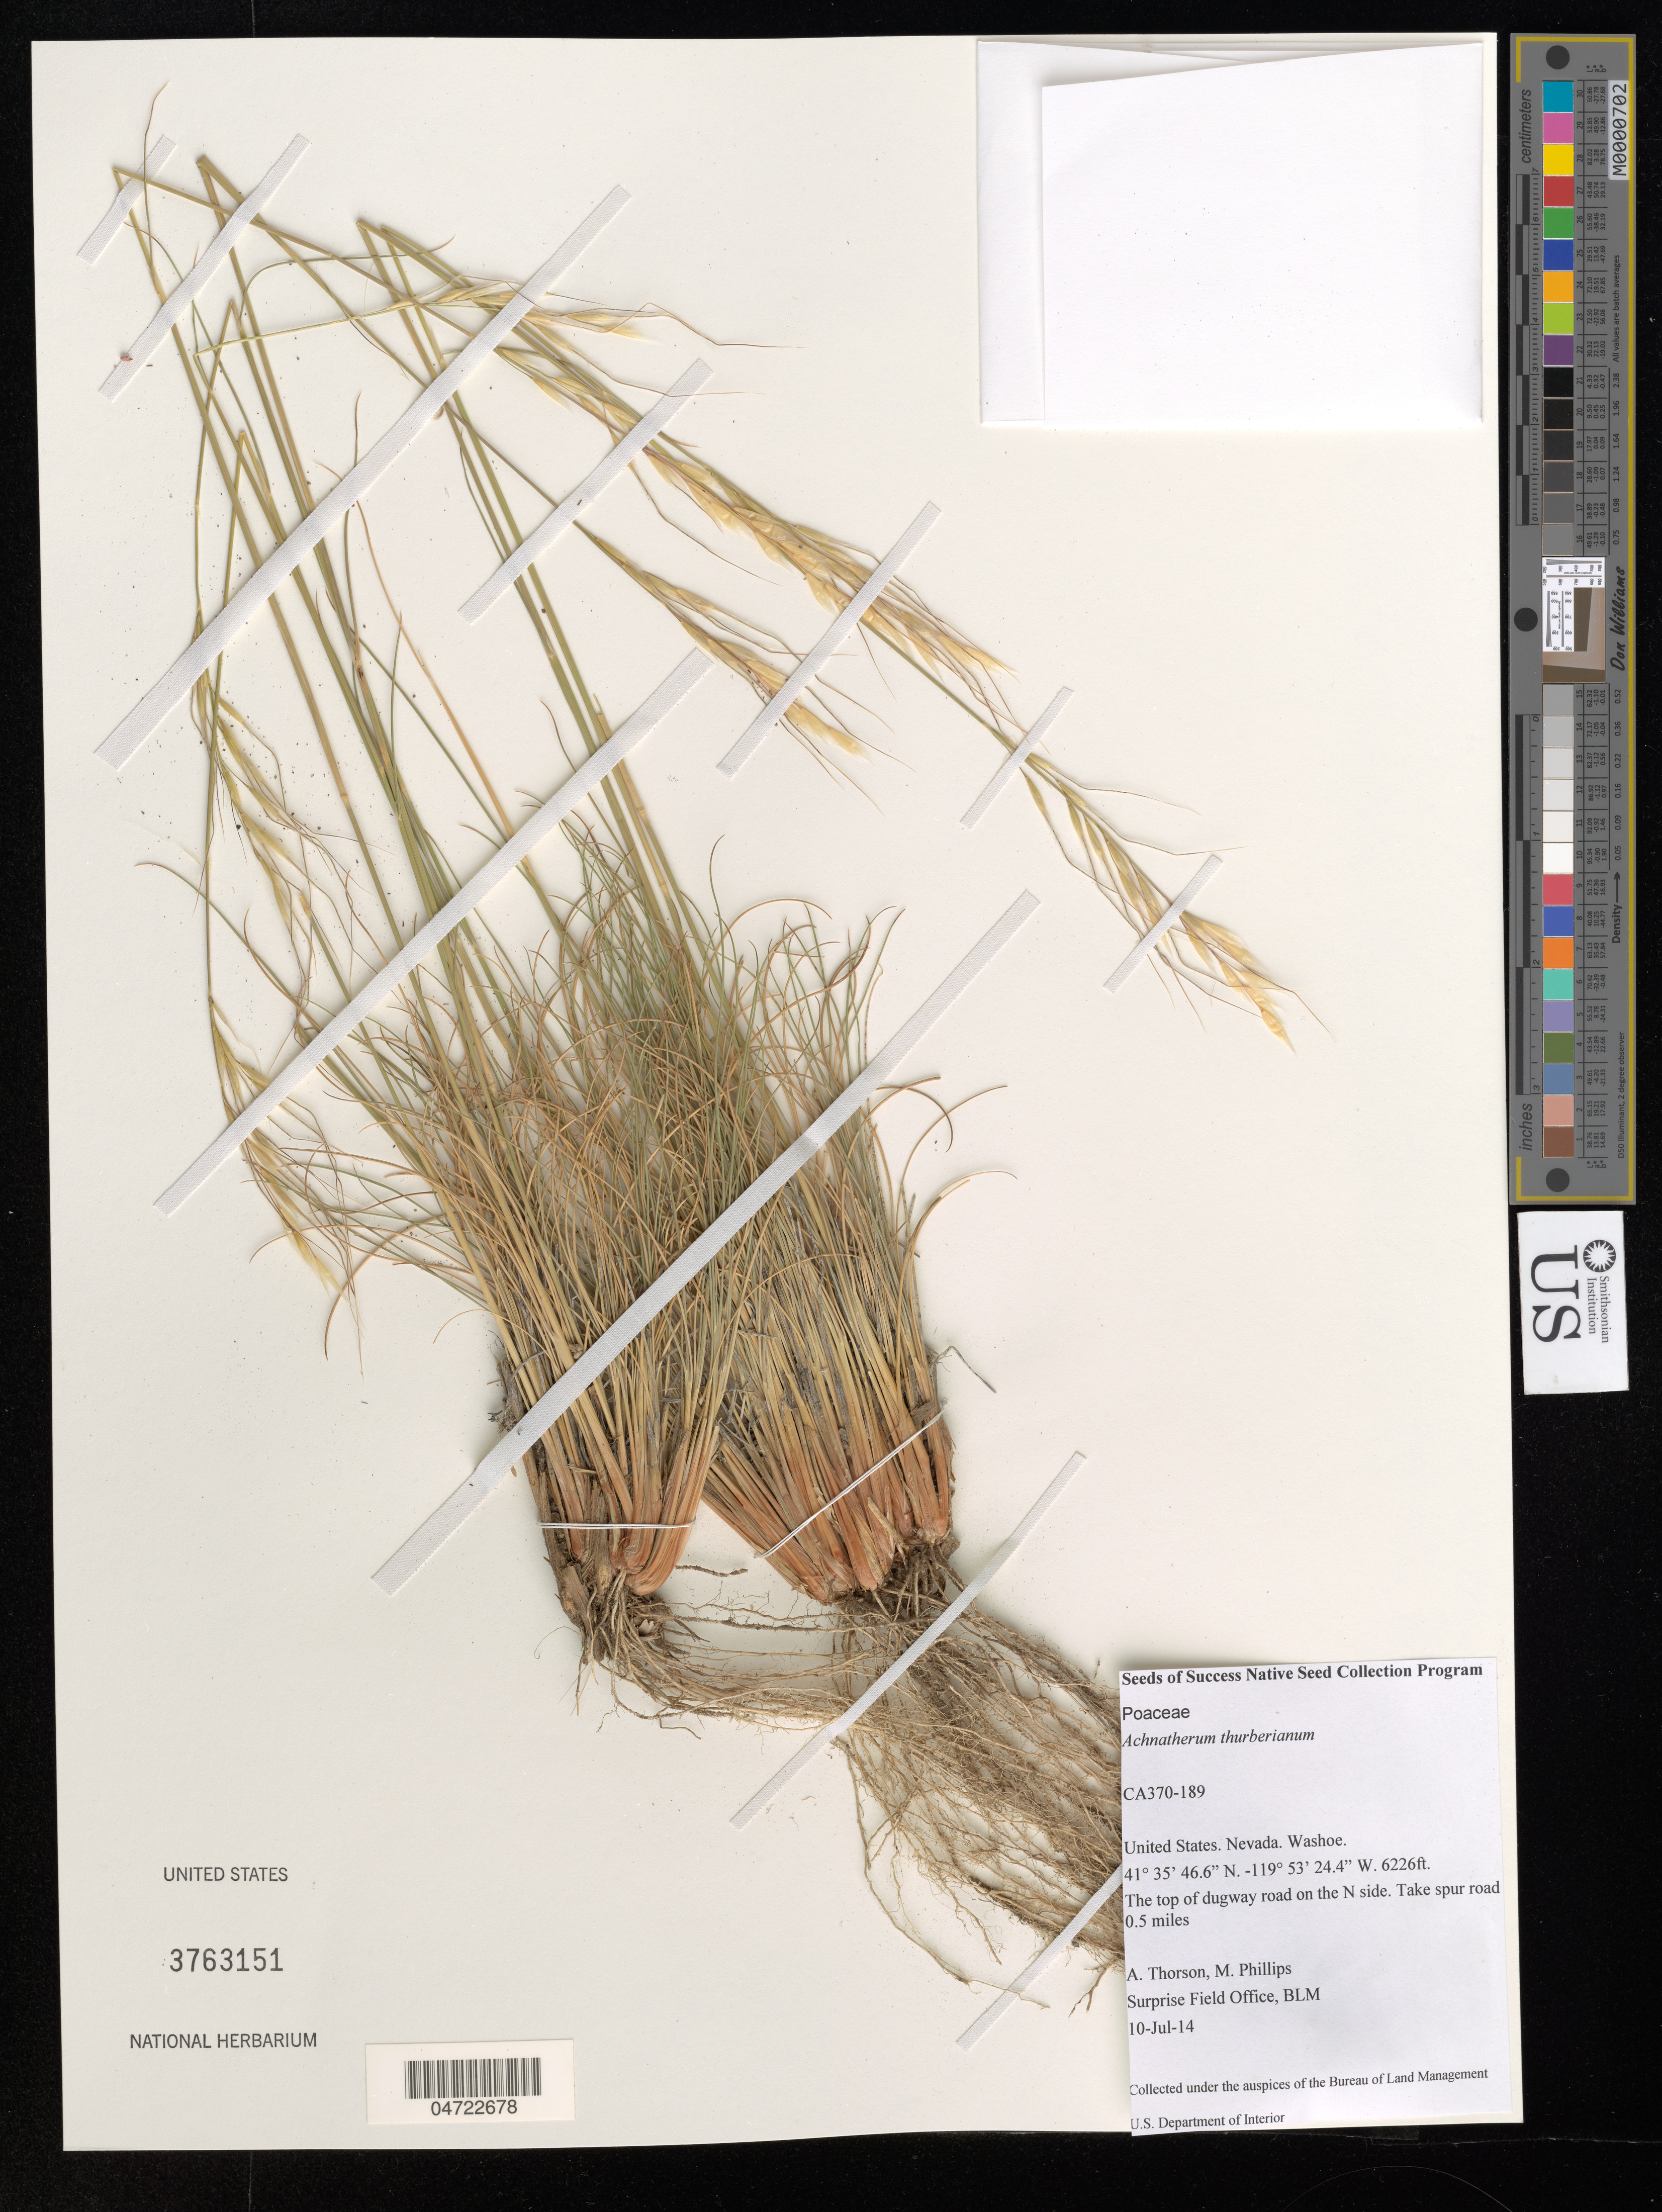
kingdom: Plantae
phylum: Tracheophyta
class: Liliopsida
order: Poales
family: Poaceae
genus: Achnatherum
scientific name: Achnatherum thurberianum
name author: (Piper) Barkworth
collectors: A. Thorson & M. Phillips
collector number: CA370-189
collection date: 2014-07-10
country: United States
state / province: Nevada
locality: Washoe. The top of dugway road on the N side. Take spur road 0.5 miles.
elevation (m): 1898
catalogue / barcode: US 3763151